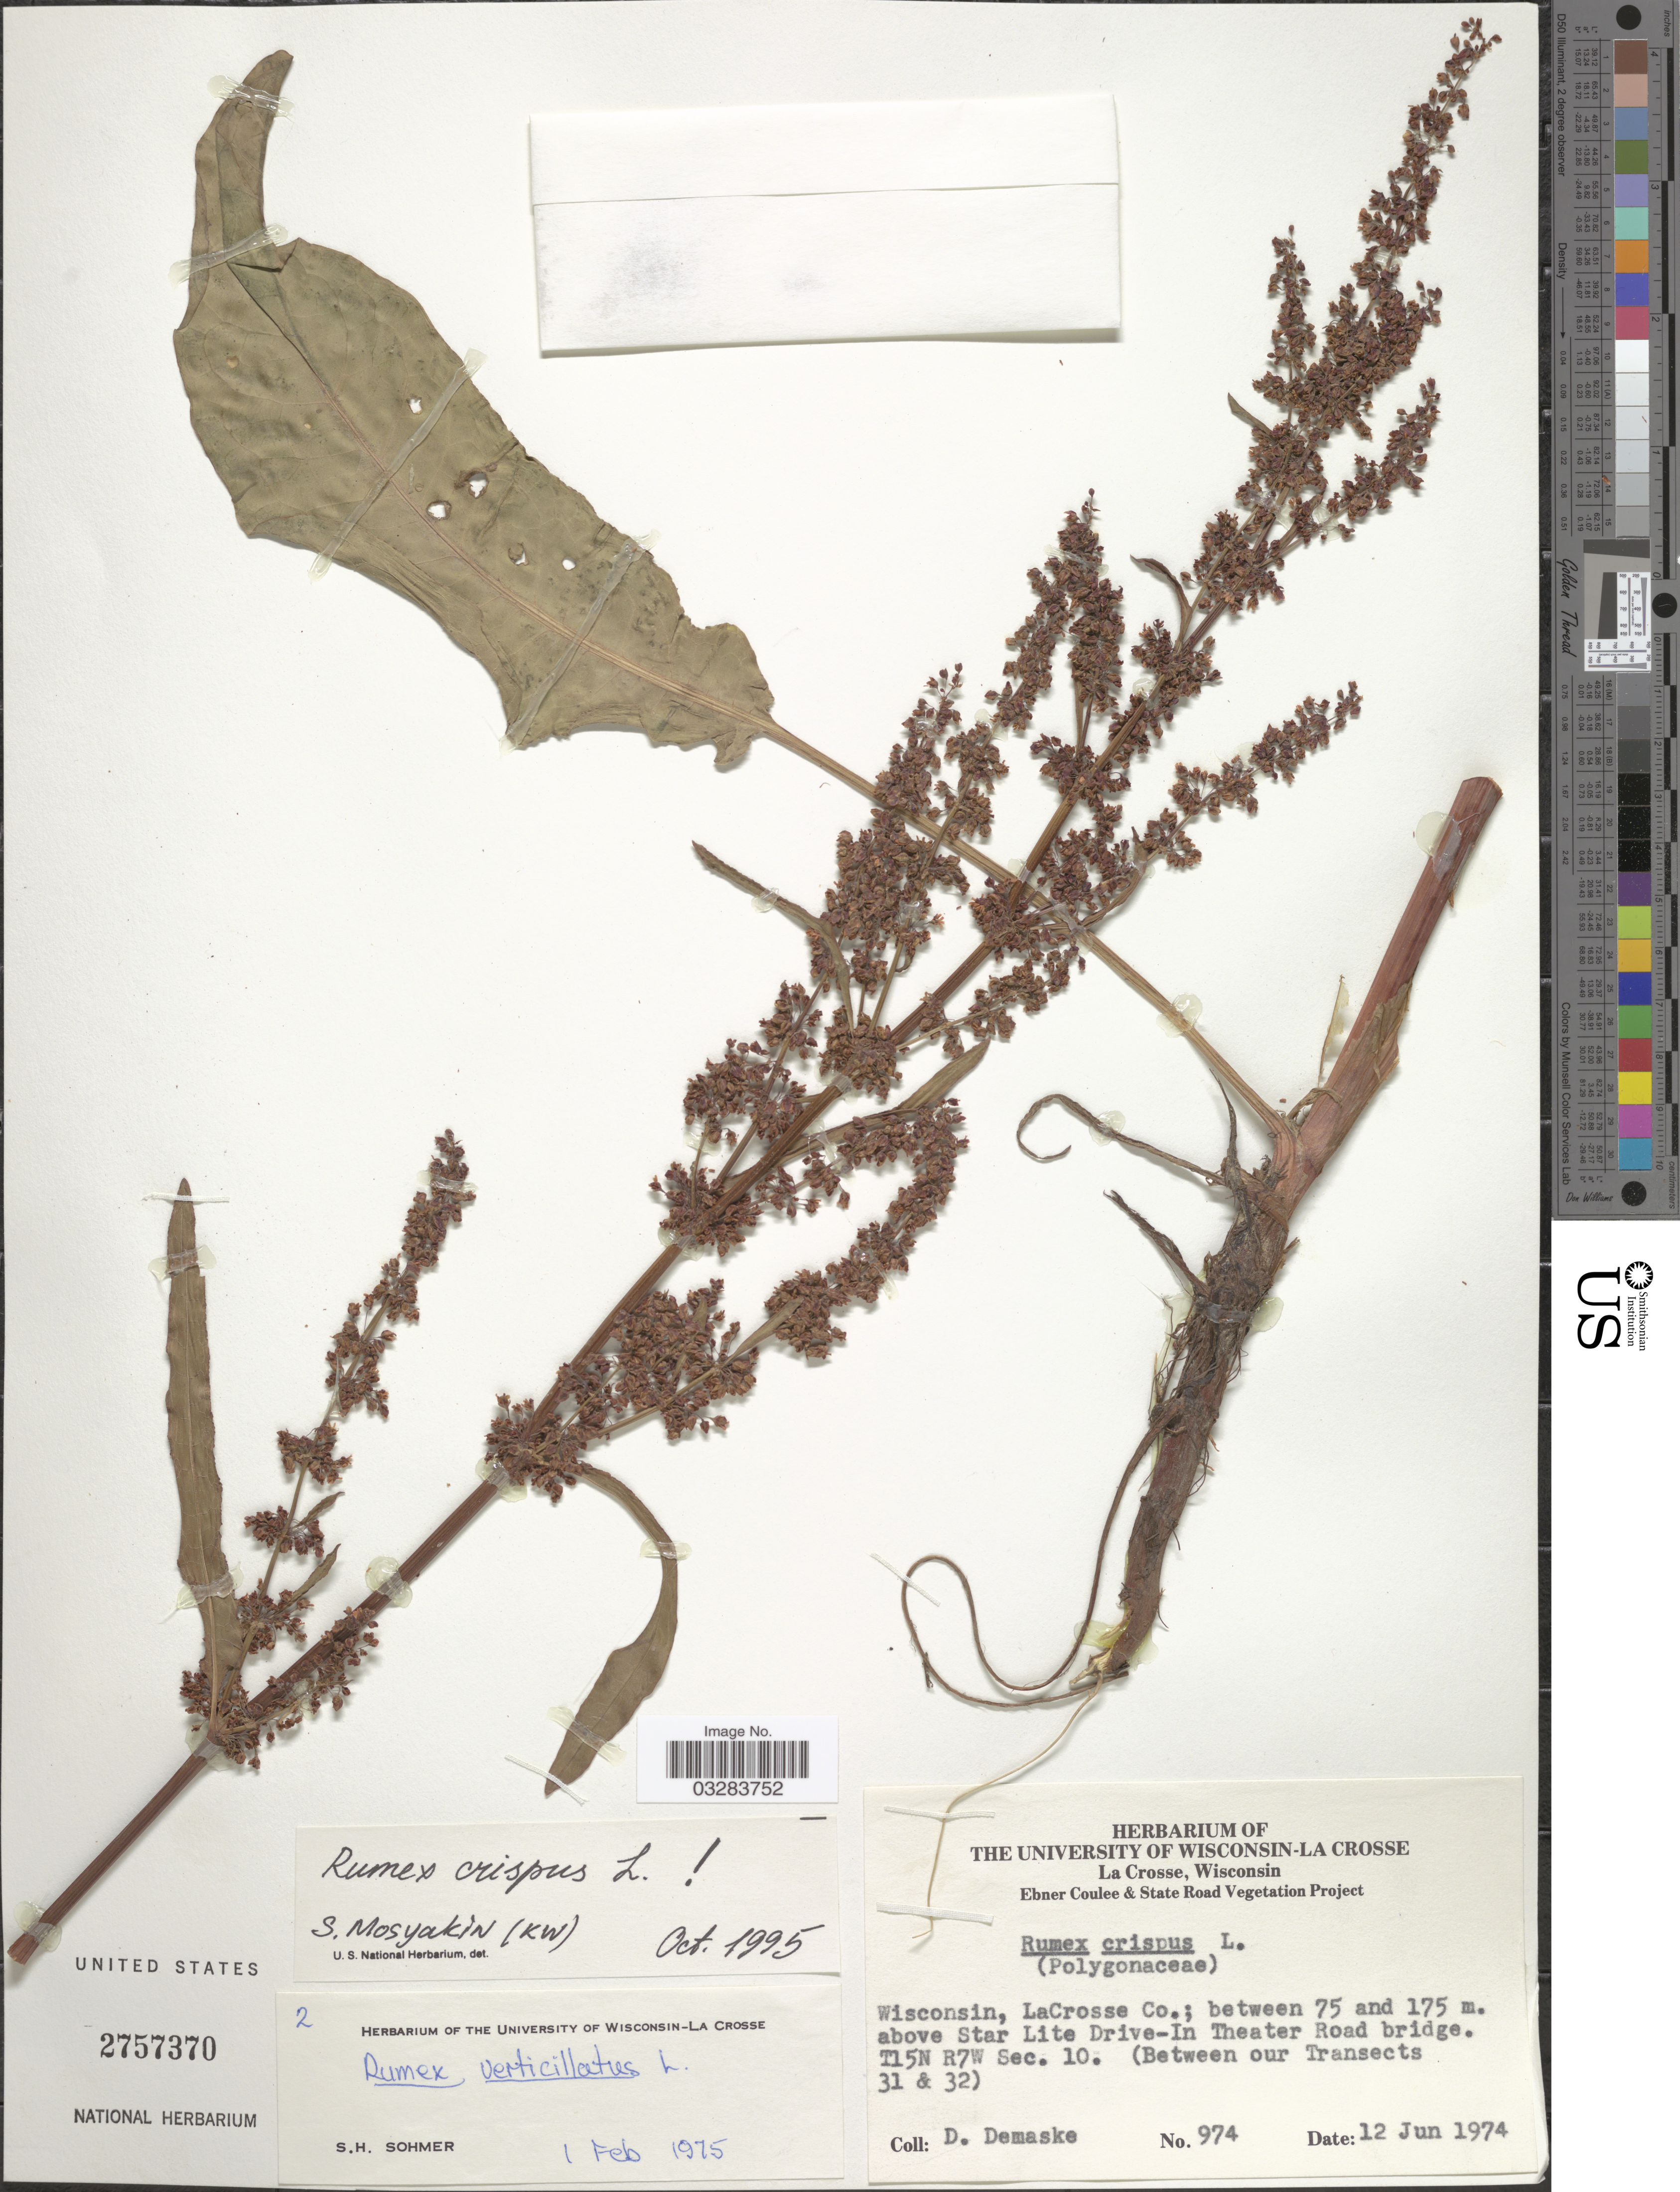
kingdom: Plantae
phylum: Tracheophyta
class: Magnoliopsida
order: Caryophyllales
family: Polygonaceae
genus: Rumex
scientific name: Rumex crispus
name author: L.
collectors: D. Demaske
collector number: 974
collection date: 1974-06-12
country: United States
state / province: Wisconsin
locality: LaCrosse Co.; between 75 and 175. above Star Lite Drive-In Theater Road bridge. T15N R7W Sec. 10. (Between our Transects 31 & 32).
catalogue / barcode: US 2757370